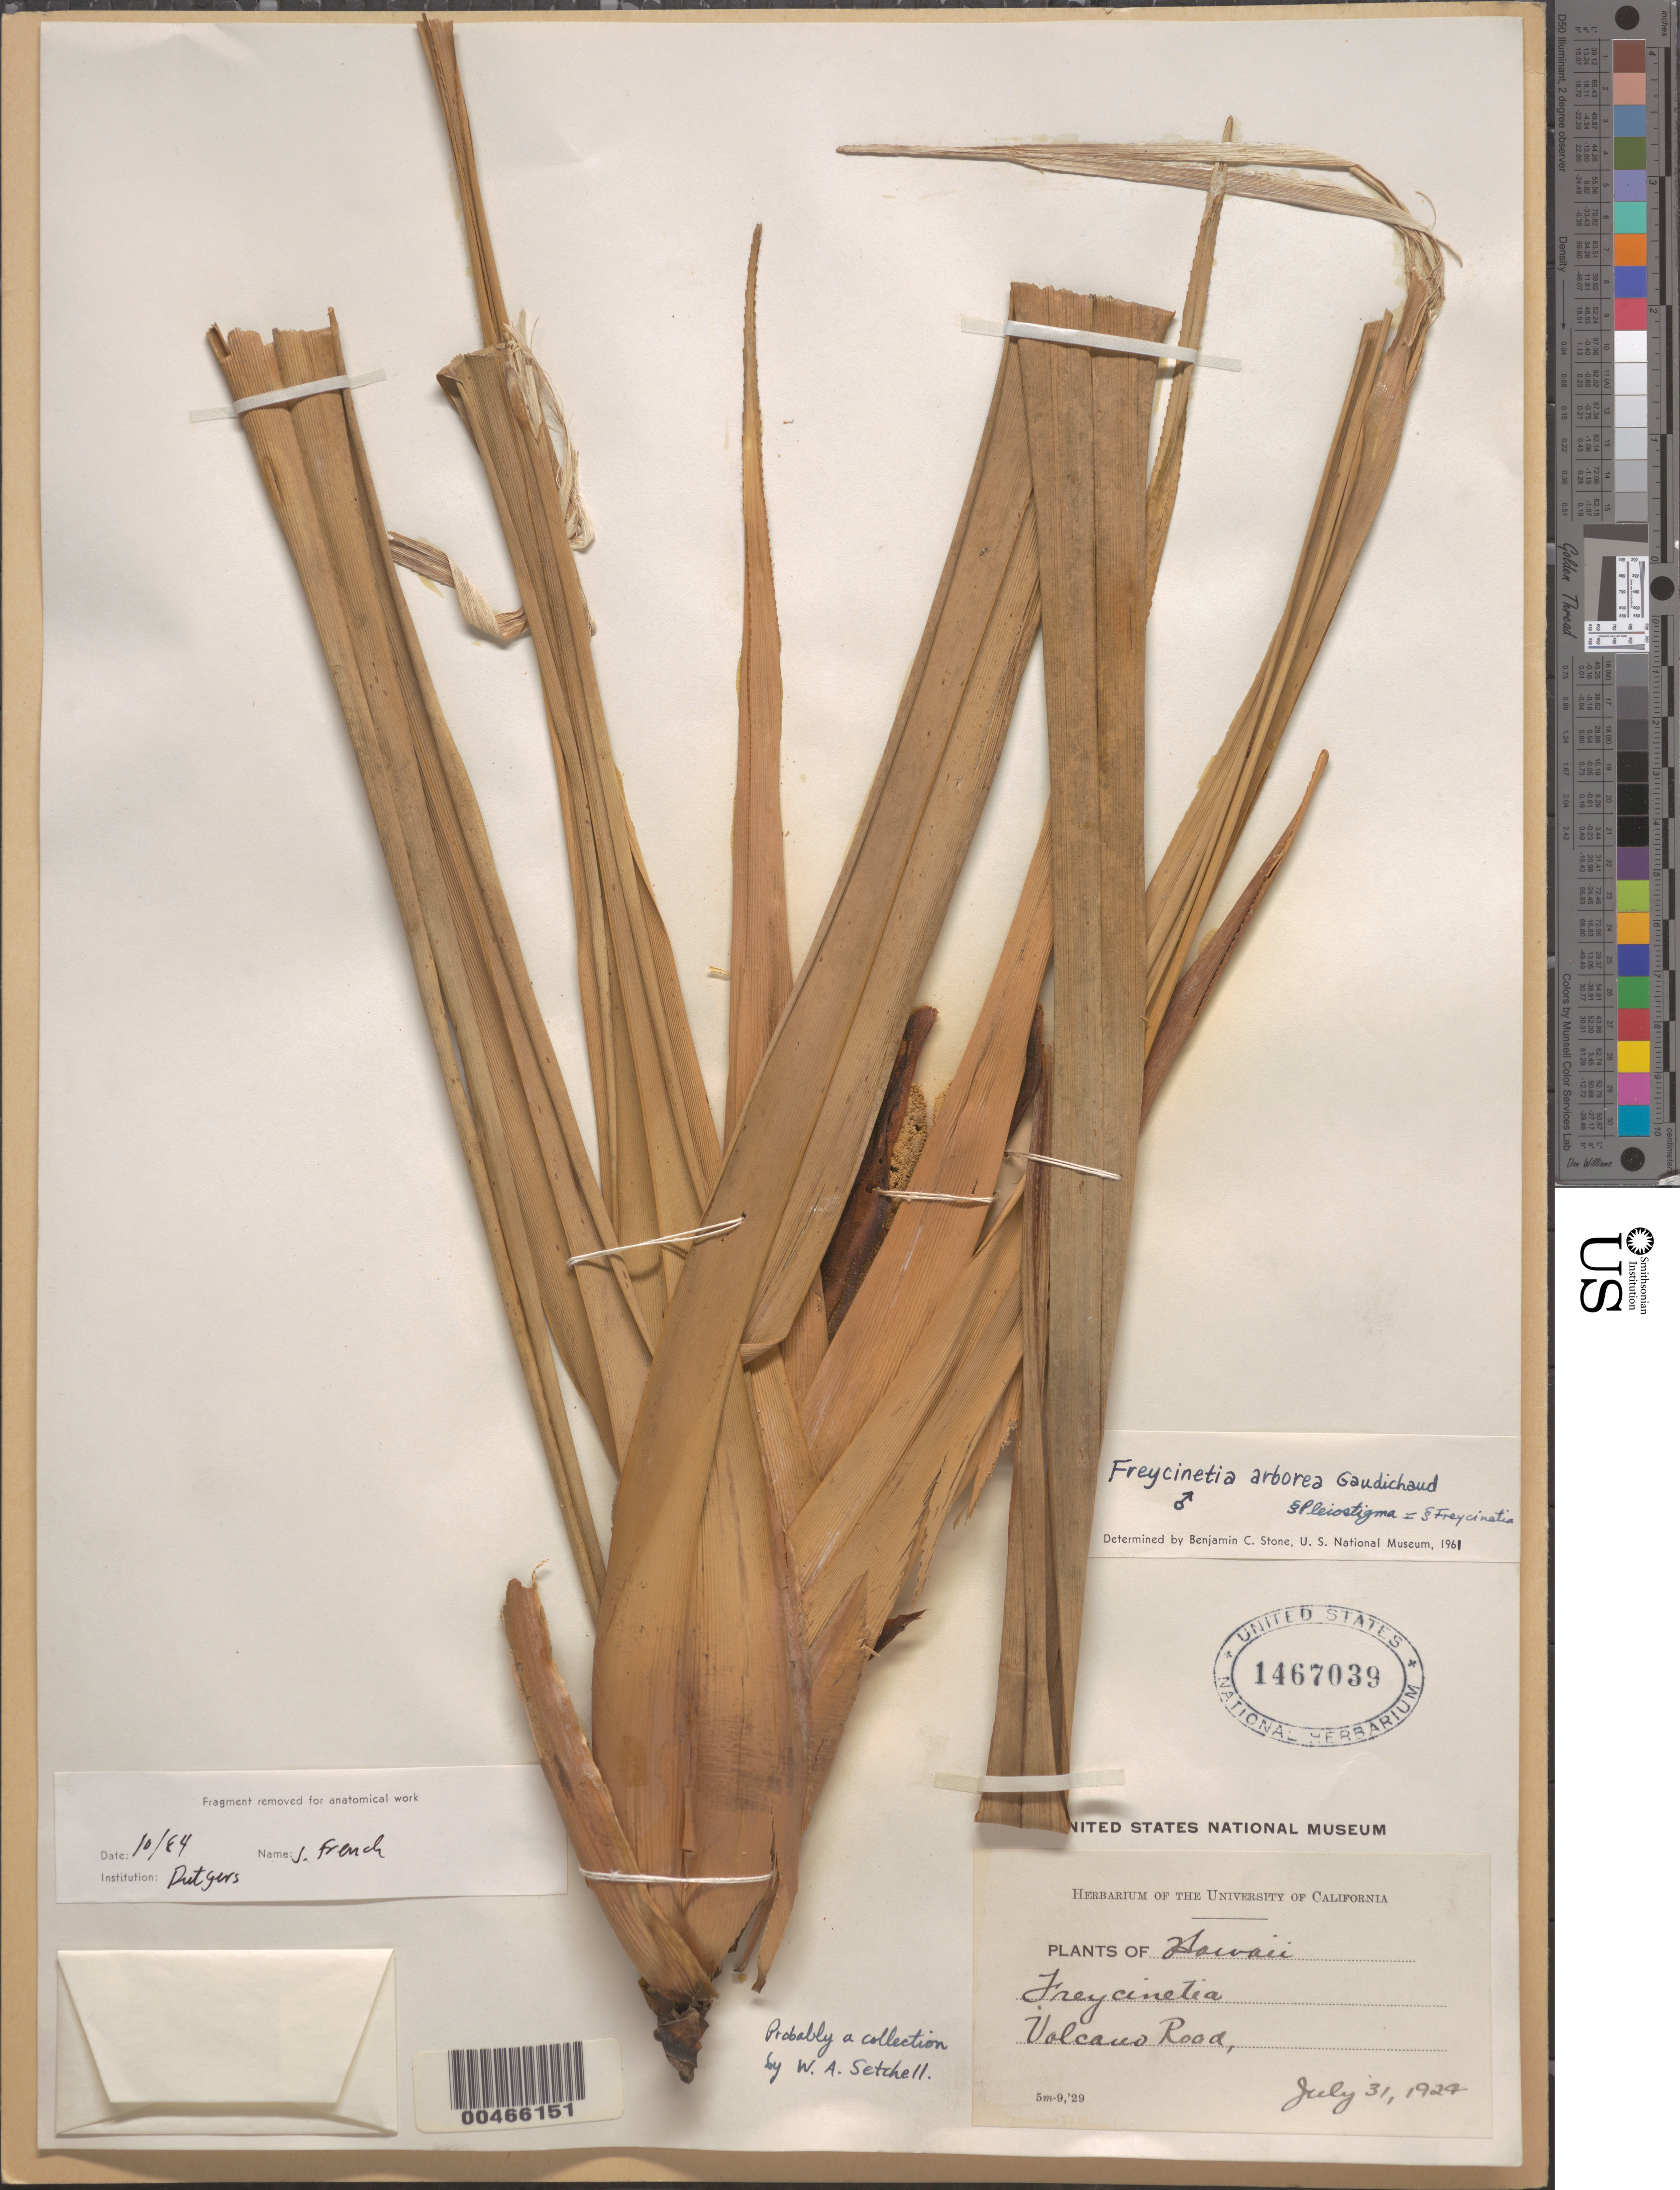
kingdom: Plantae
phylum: Tracheophyta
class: Liliopsida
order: Pandanales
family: Pandanaceae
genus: Freycinetia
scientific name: Freycinetia arborea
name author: Gaudich.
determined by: Stone, Benjamin C.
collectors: W. Setchell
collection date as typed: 31 Jul 1929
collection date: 1929-07-31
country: United States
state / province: Hawaii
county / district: Hawaii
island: Hawaii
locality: Volcano Road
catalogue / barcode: US 1467039